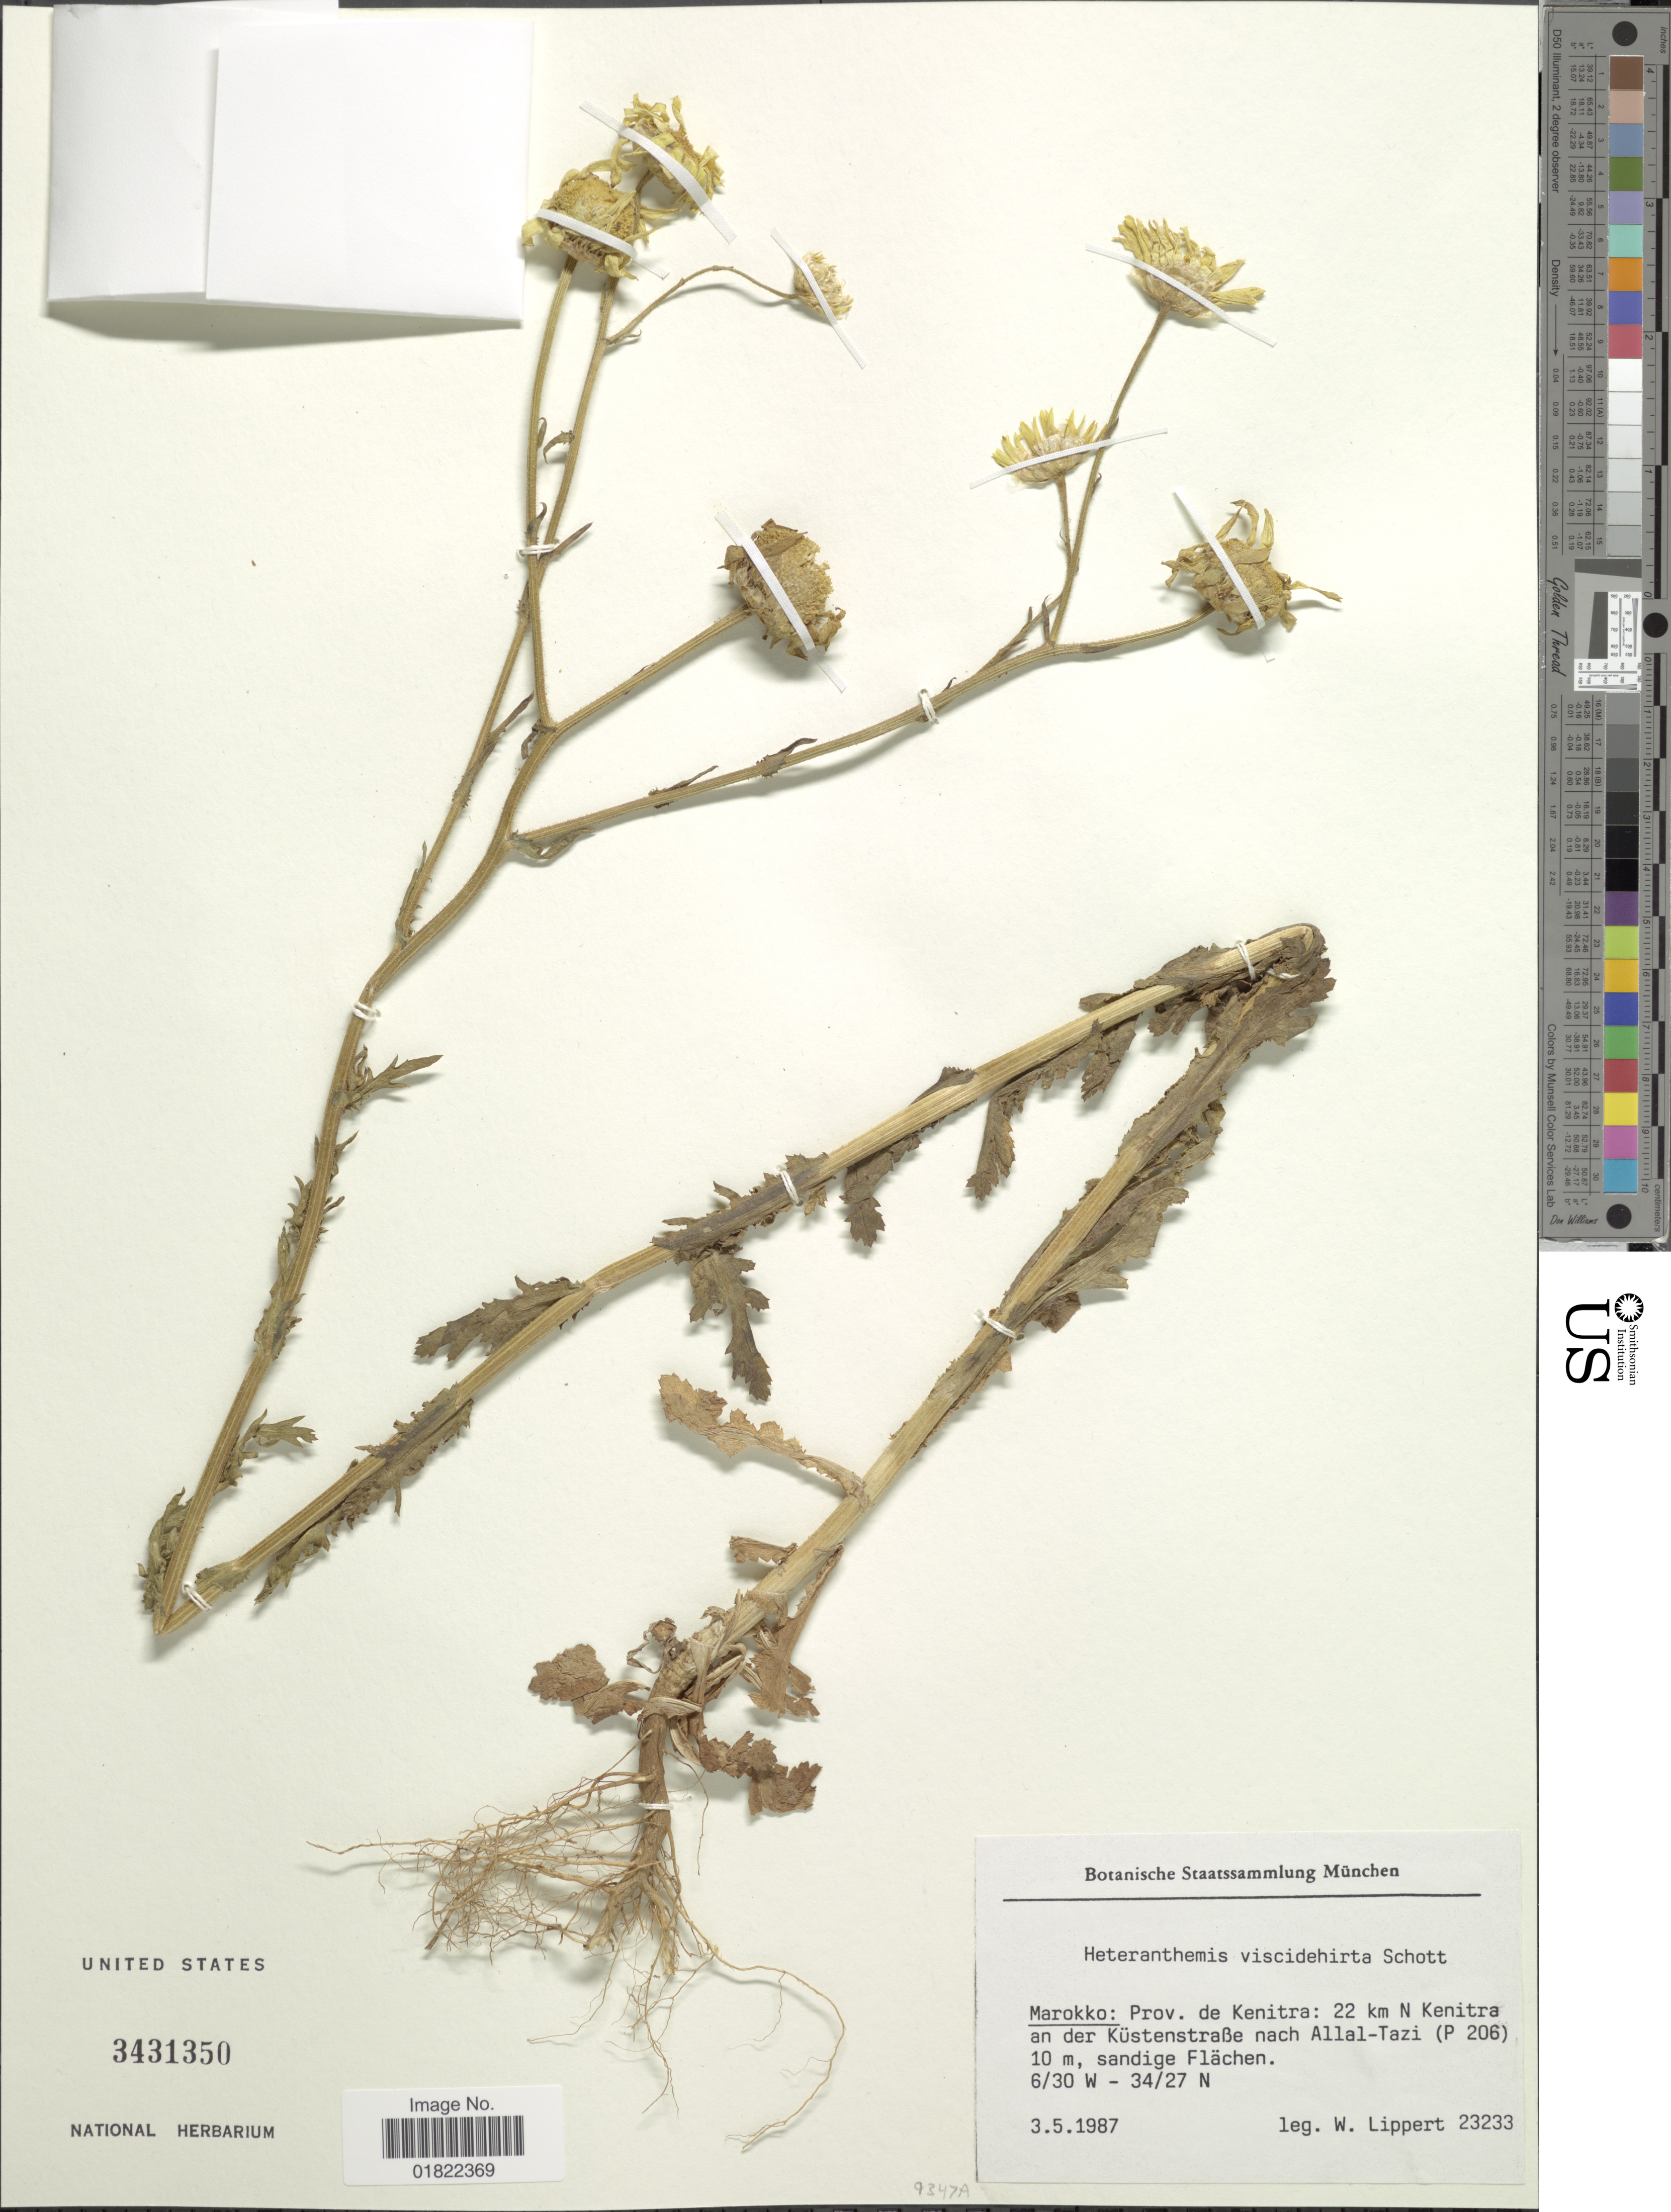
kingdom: Plantae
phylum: Tracheophyta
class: Magnoliopsida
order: Asterales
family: Asteraceae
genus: Heteranthemis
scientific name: Heteranthemis viscidihirta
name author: Schott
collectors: W. Lippert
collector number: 23233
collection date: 1987-05-03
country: Morocco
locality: Marokko: Prov, de Kenitra: 2 km N Kenitra an der Kustenstrasse nach Alllai-Tazi (P 206)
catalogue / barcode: US 3431350